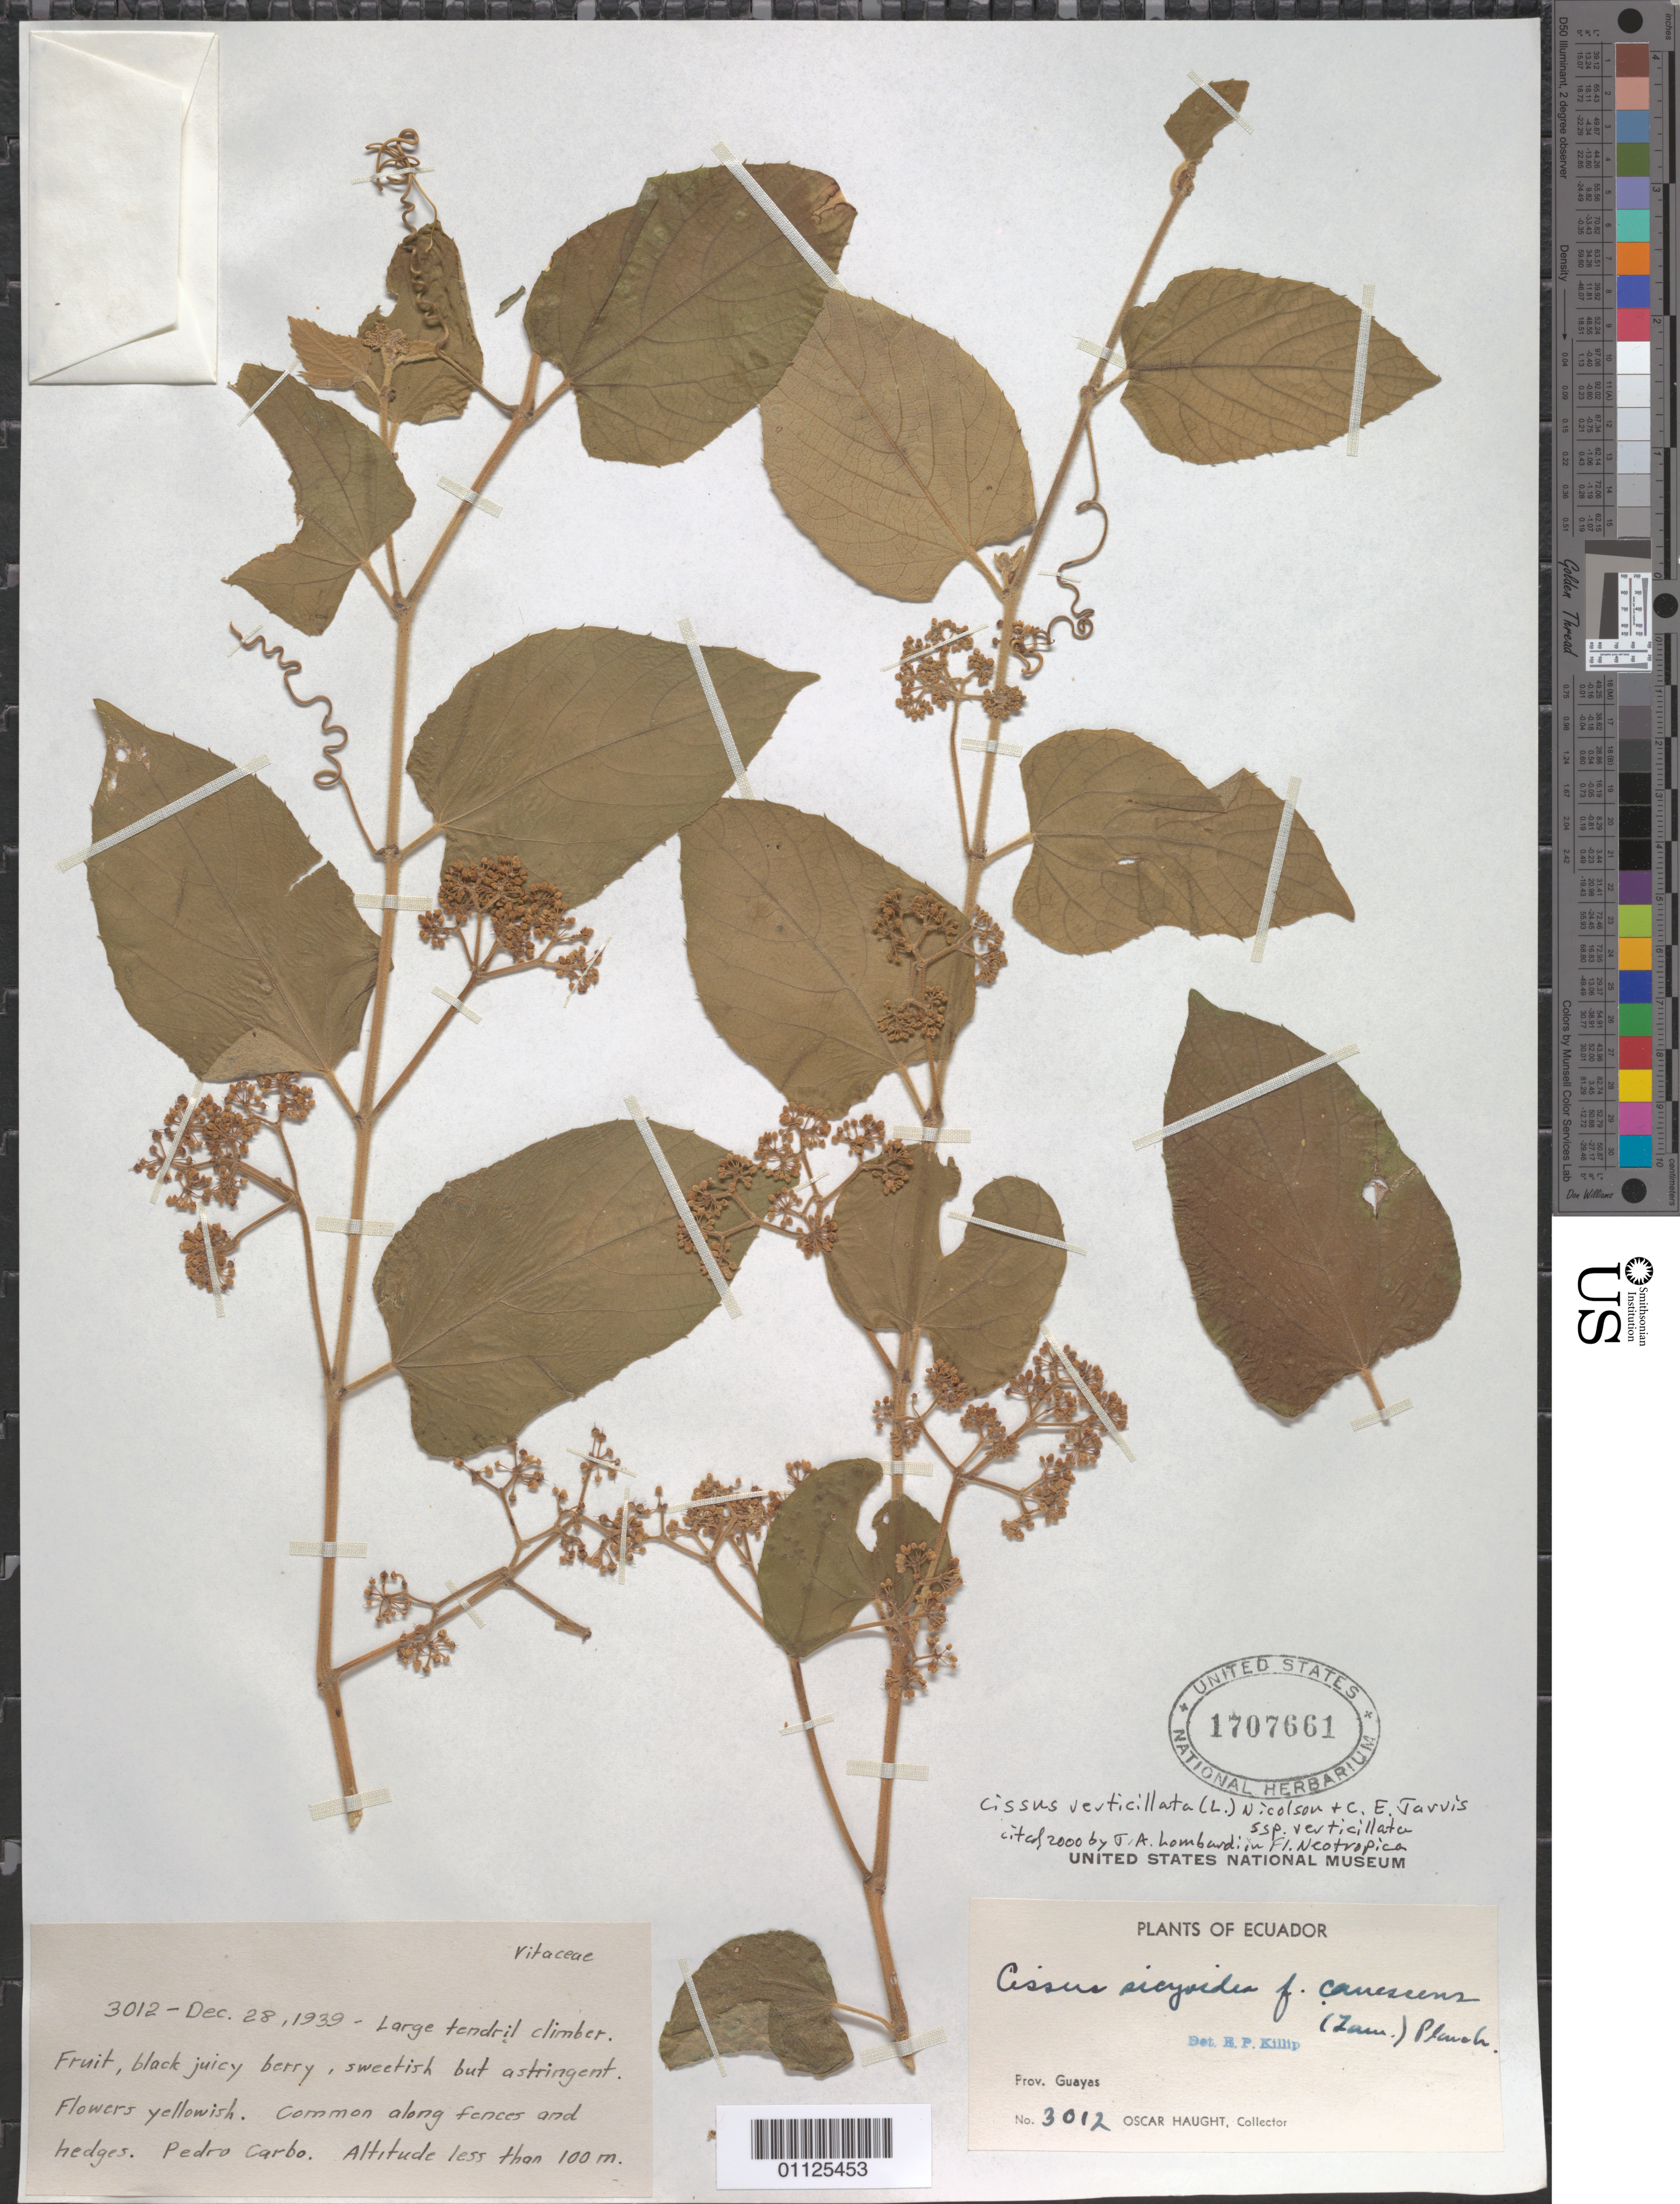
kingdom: Plantae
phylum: Tracheophyta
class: Magnoliopsida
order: Vitales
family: Vitaceae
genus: Cissus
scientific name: Cissus verticillata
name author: (L.) Nicolson & C.E. Jarvis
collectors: O. L. Haught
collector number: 3012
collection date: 1939-12-28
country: Ecuador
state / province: Guayas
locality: Pedro Carbo.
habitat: Large tendril climber.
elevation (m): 100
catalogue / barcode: US 1707661